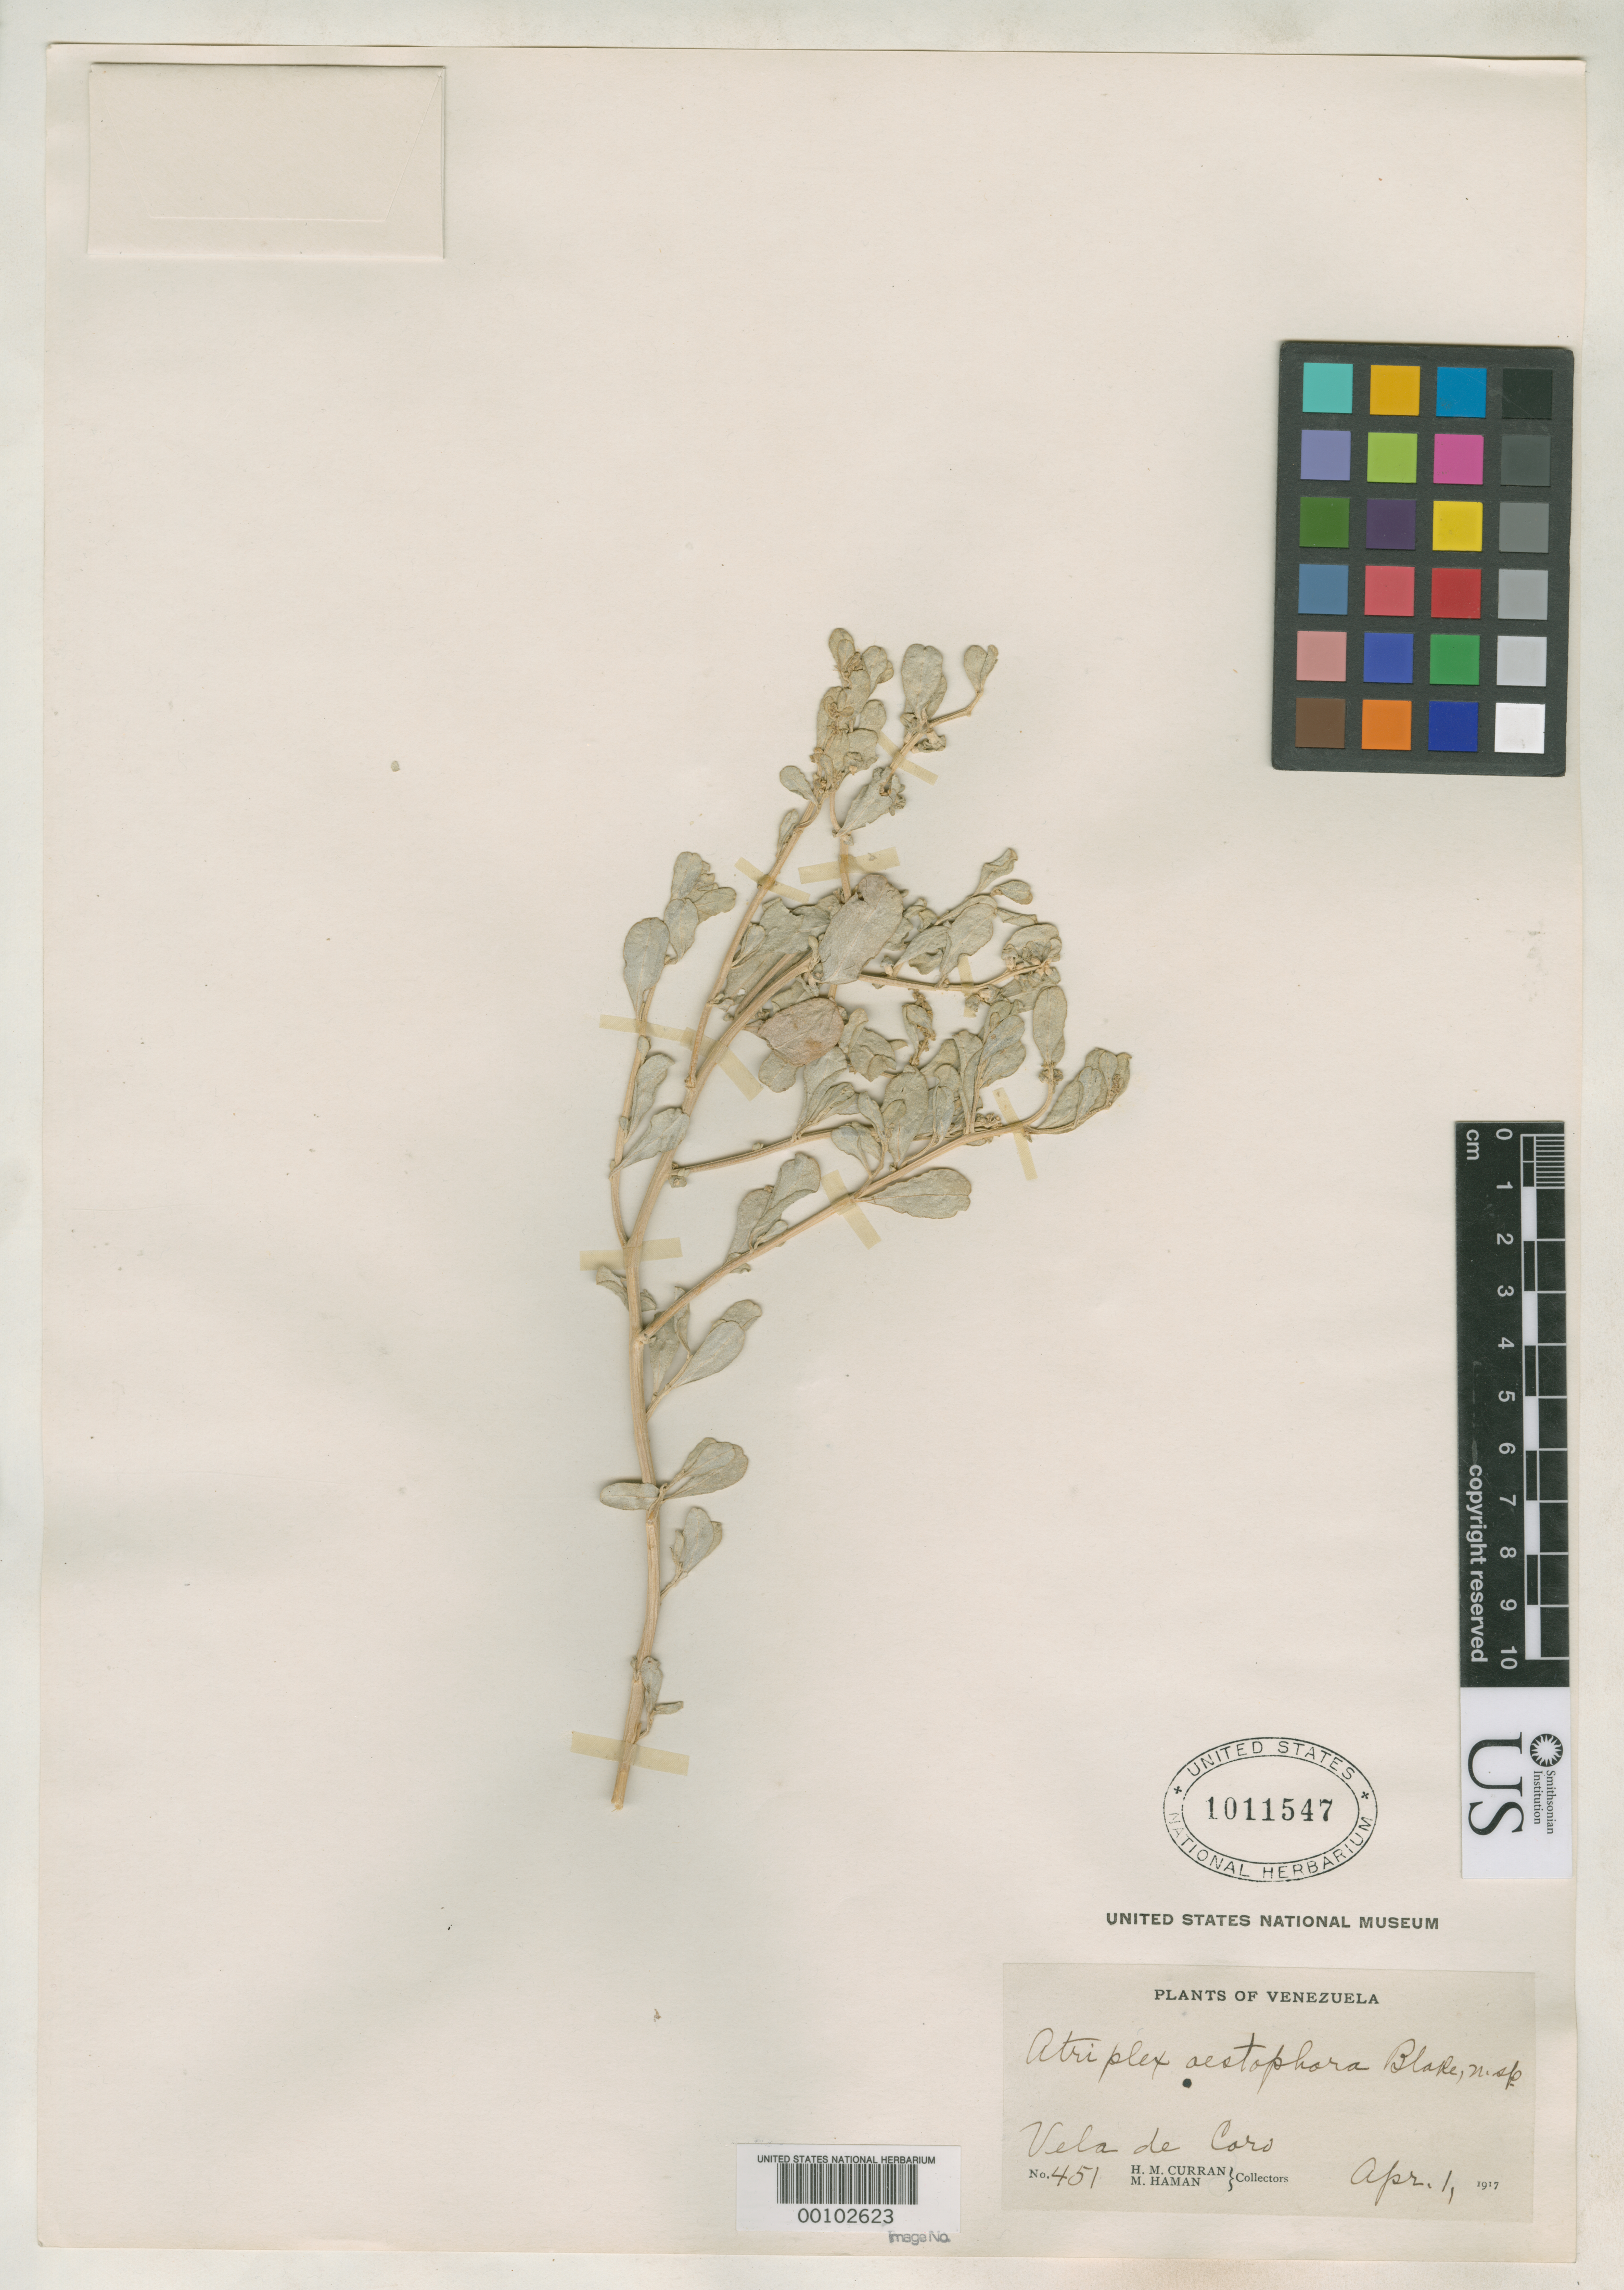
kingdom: Plantae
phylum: Tracheophyta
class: Magnoliopsida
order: Caryophyllales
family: Amaranthaceae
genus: Atriplex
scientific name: Atriplex oestophora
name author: S.F. Blake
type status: Isotype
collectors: H. M. Curran & M. Haman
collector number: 451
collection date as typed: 01 Apr 1917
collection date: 1917-04-01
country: Venezuela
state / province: Falcón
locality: La Vela de Coro.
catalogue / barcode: US 1011547